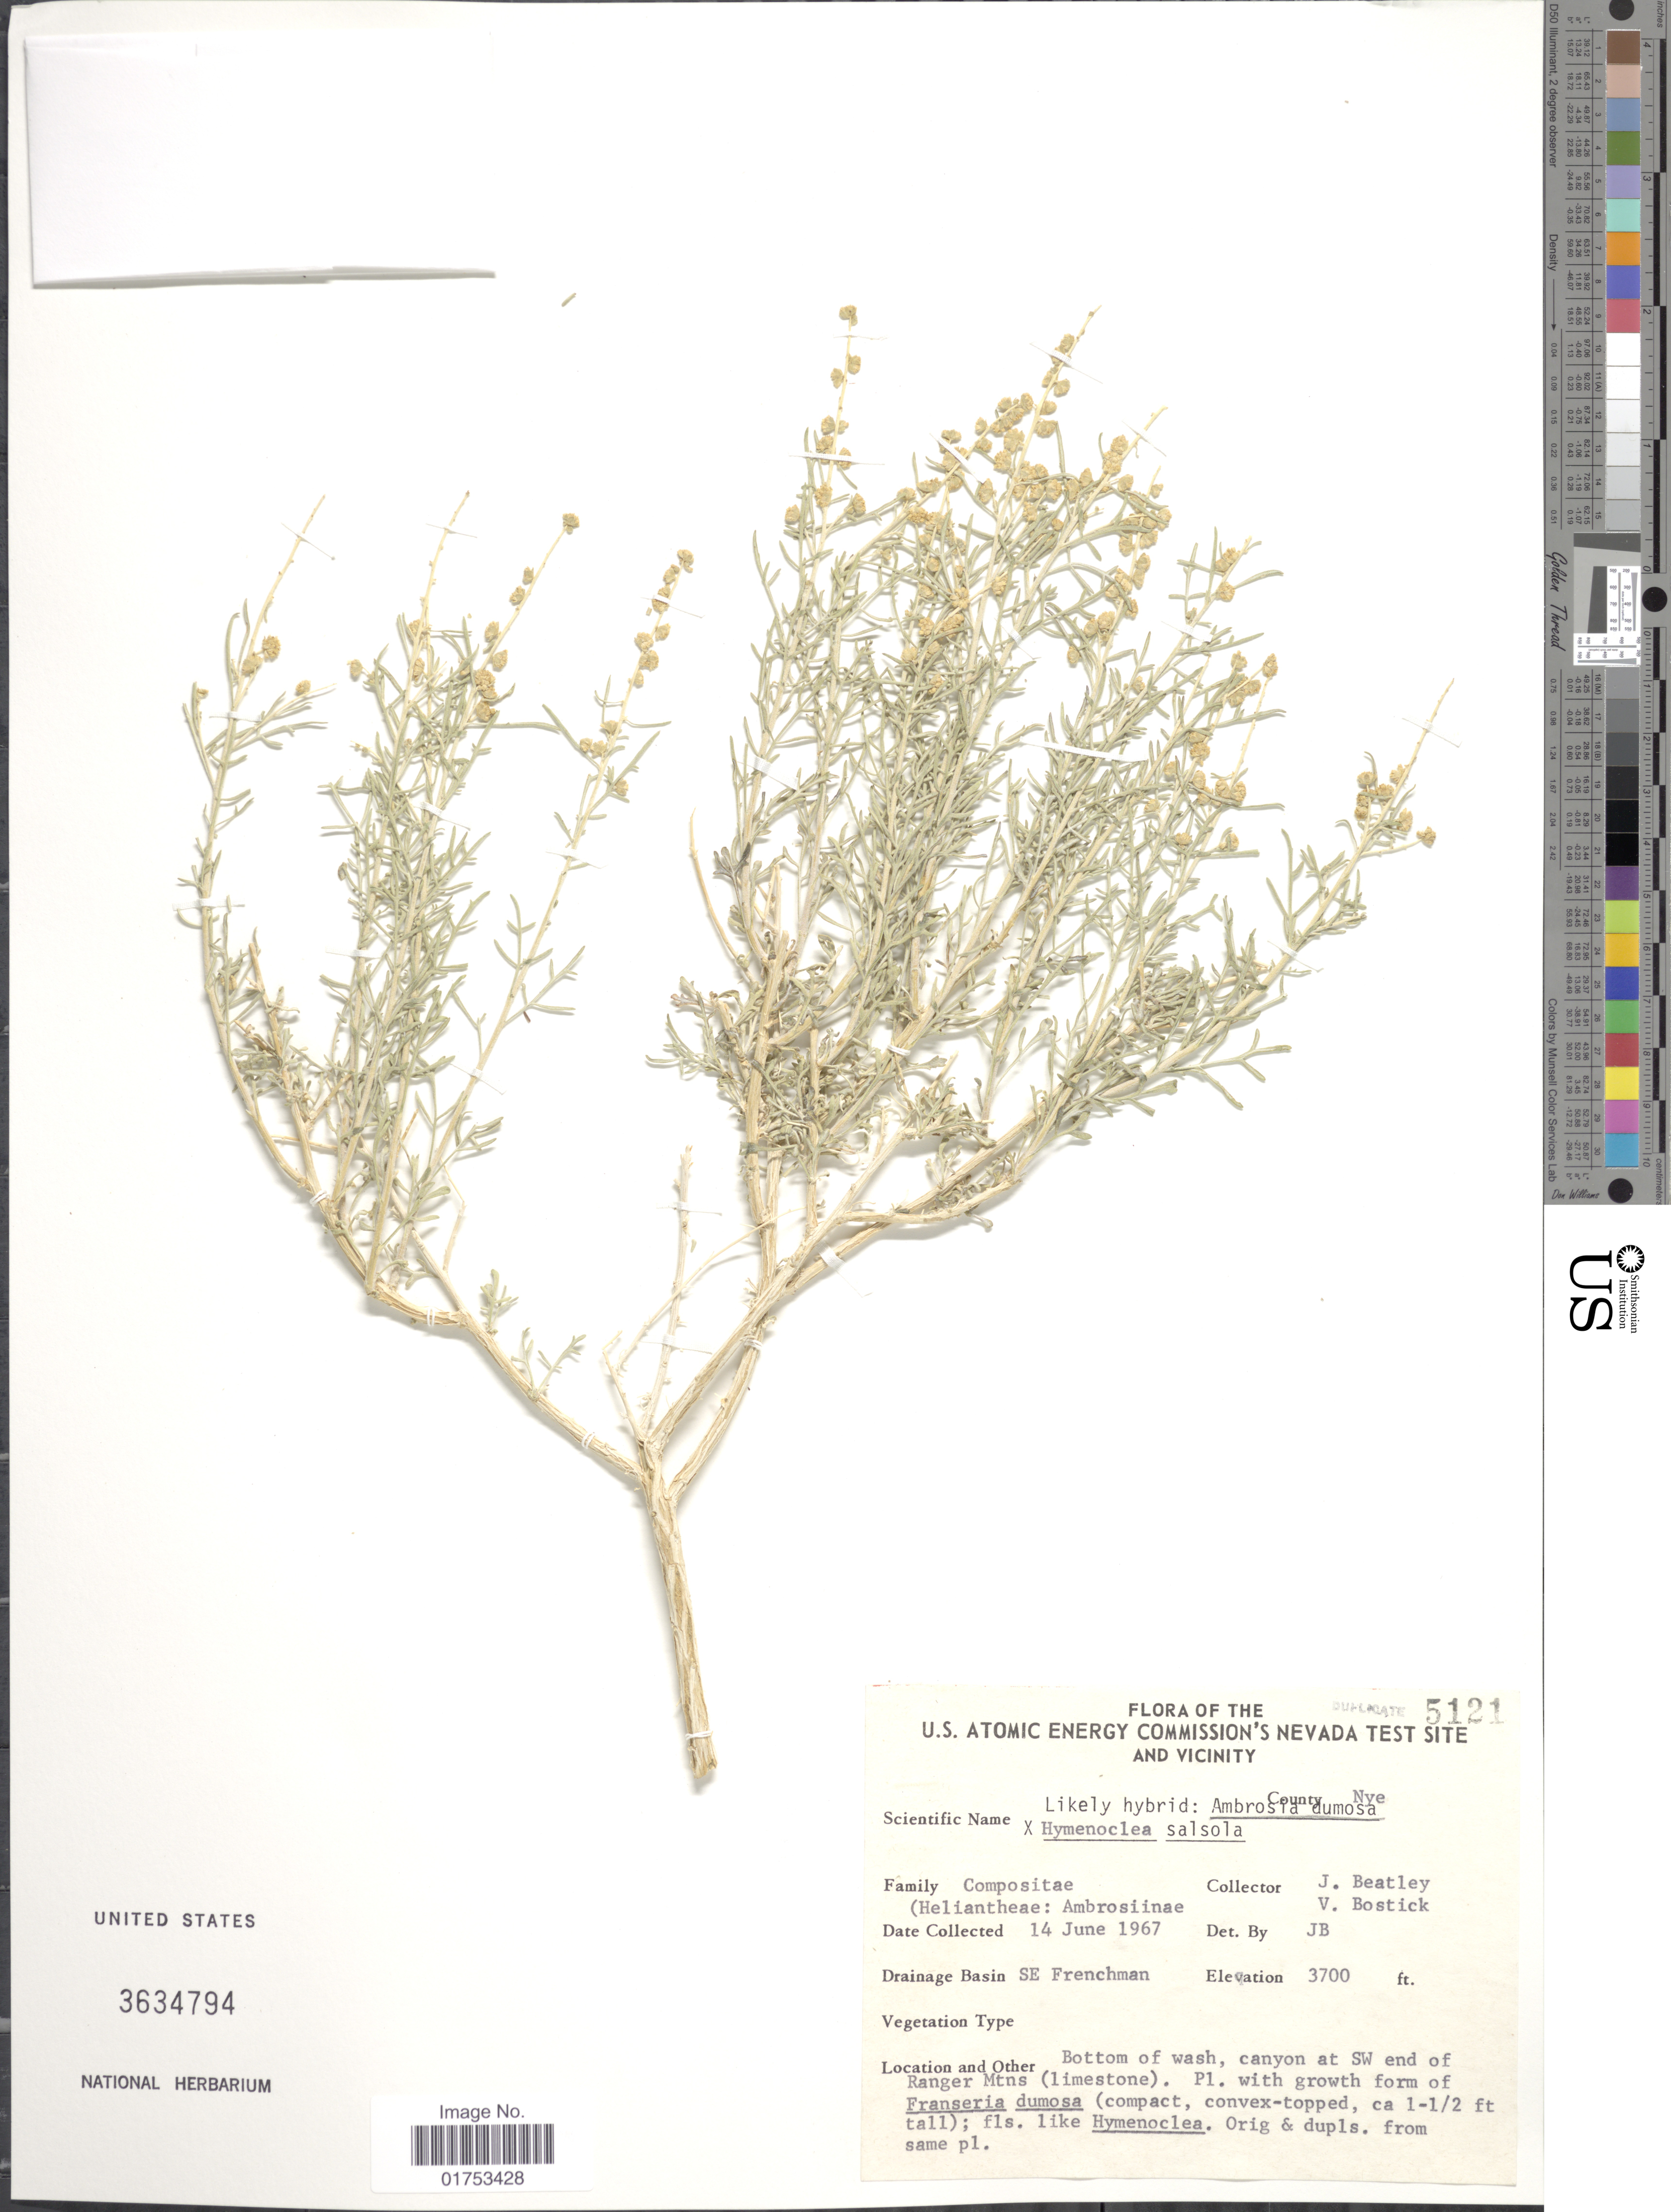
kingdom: Plantae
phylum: Tracheophyta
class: Magnoliopsida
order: Asterales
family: Asteraceae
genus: Ambrosia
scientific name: Ambrosia dumosa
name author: (A. Gray) W.W.Payne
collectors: J. C. Beatley & V. Bostick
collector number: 5121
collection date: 1967-06-14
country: United States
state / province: Nevada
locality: U. S. Atomic Energy Commission's Nevada Test Site and Vicinity, County Nye, SE Frenchman, Bottom of wash, canyon at SW end of Ranger Mtns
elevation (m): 1128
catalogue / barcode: US 3634794